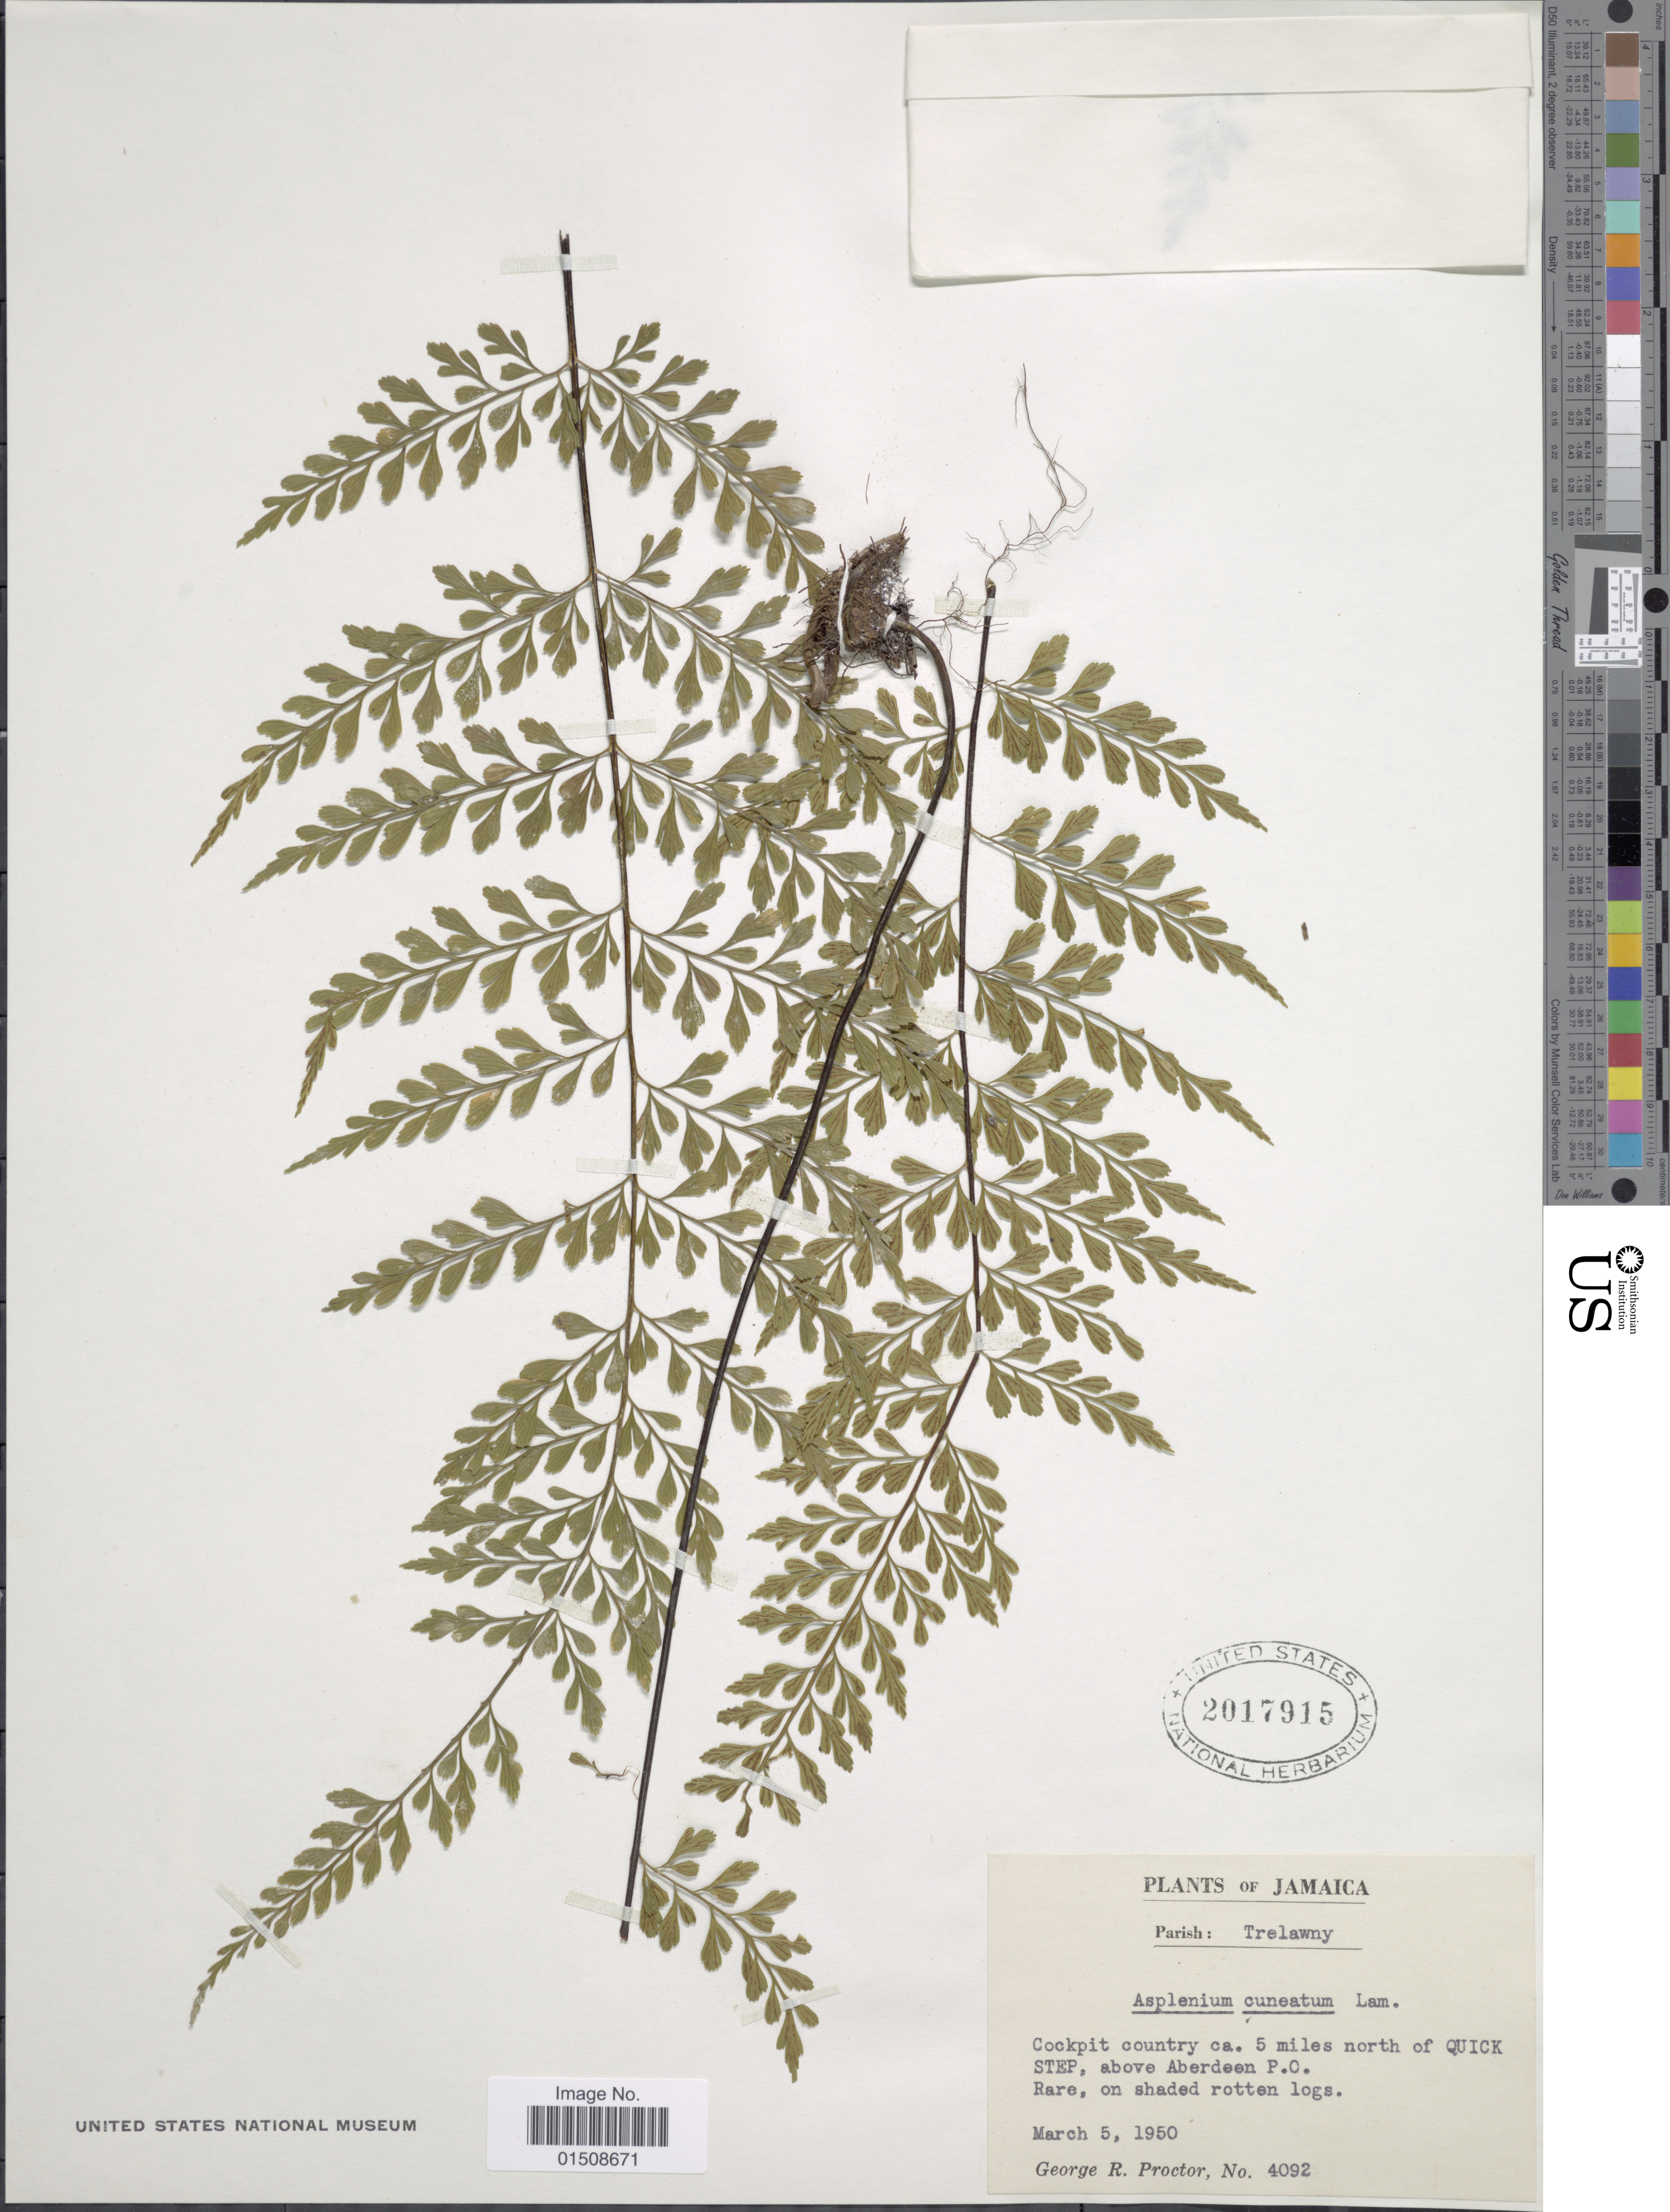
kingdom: Plantae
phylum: Tracheophyta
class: Polypodiopsida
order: Polypodiales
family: Aspleniaceae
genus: Asplenium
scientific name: Asplenium cuneatum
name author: Lam.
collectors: G. R. Proctor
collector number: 4092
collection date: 1950-03-05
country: Jamaica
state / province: Trelawny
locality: Cockpit country ca. 5 miles north of Quick Step, above Aberdeen P.O.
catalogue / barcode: US 2017915